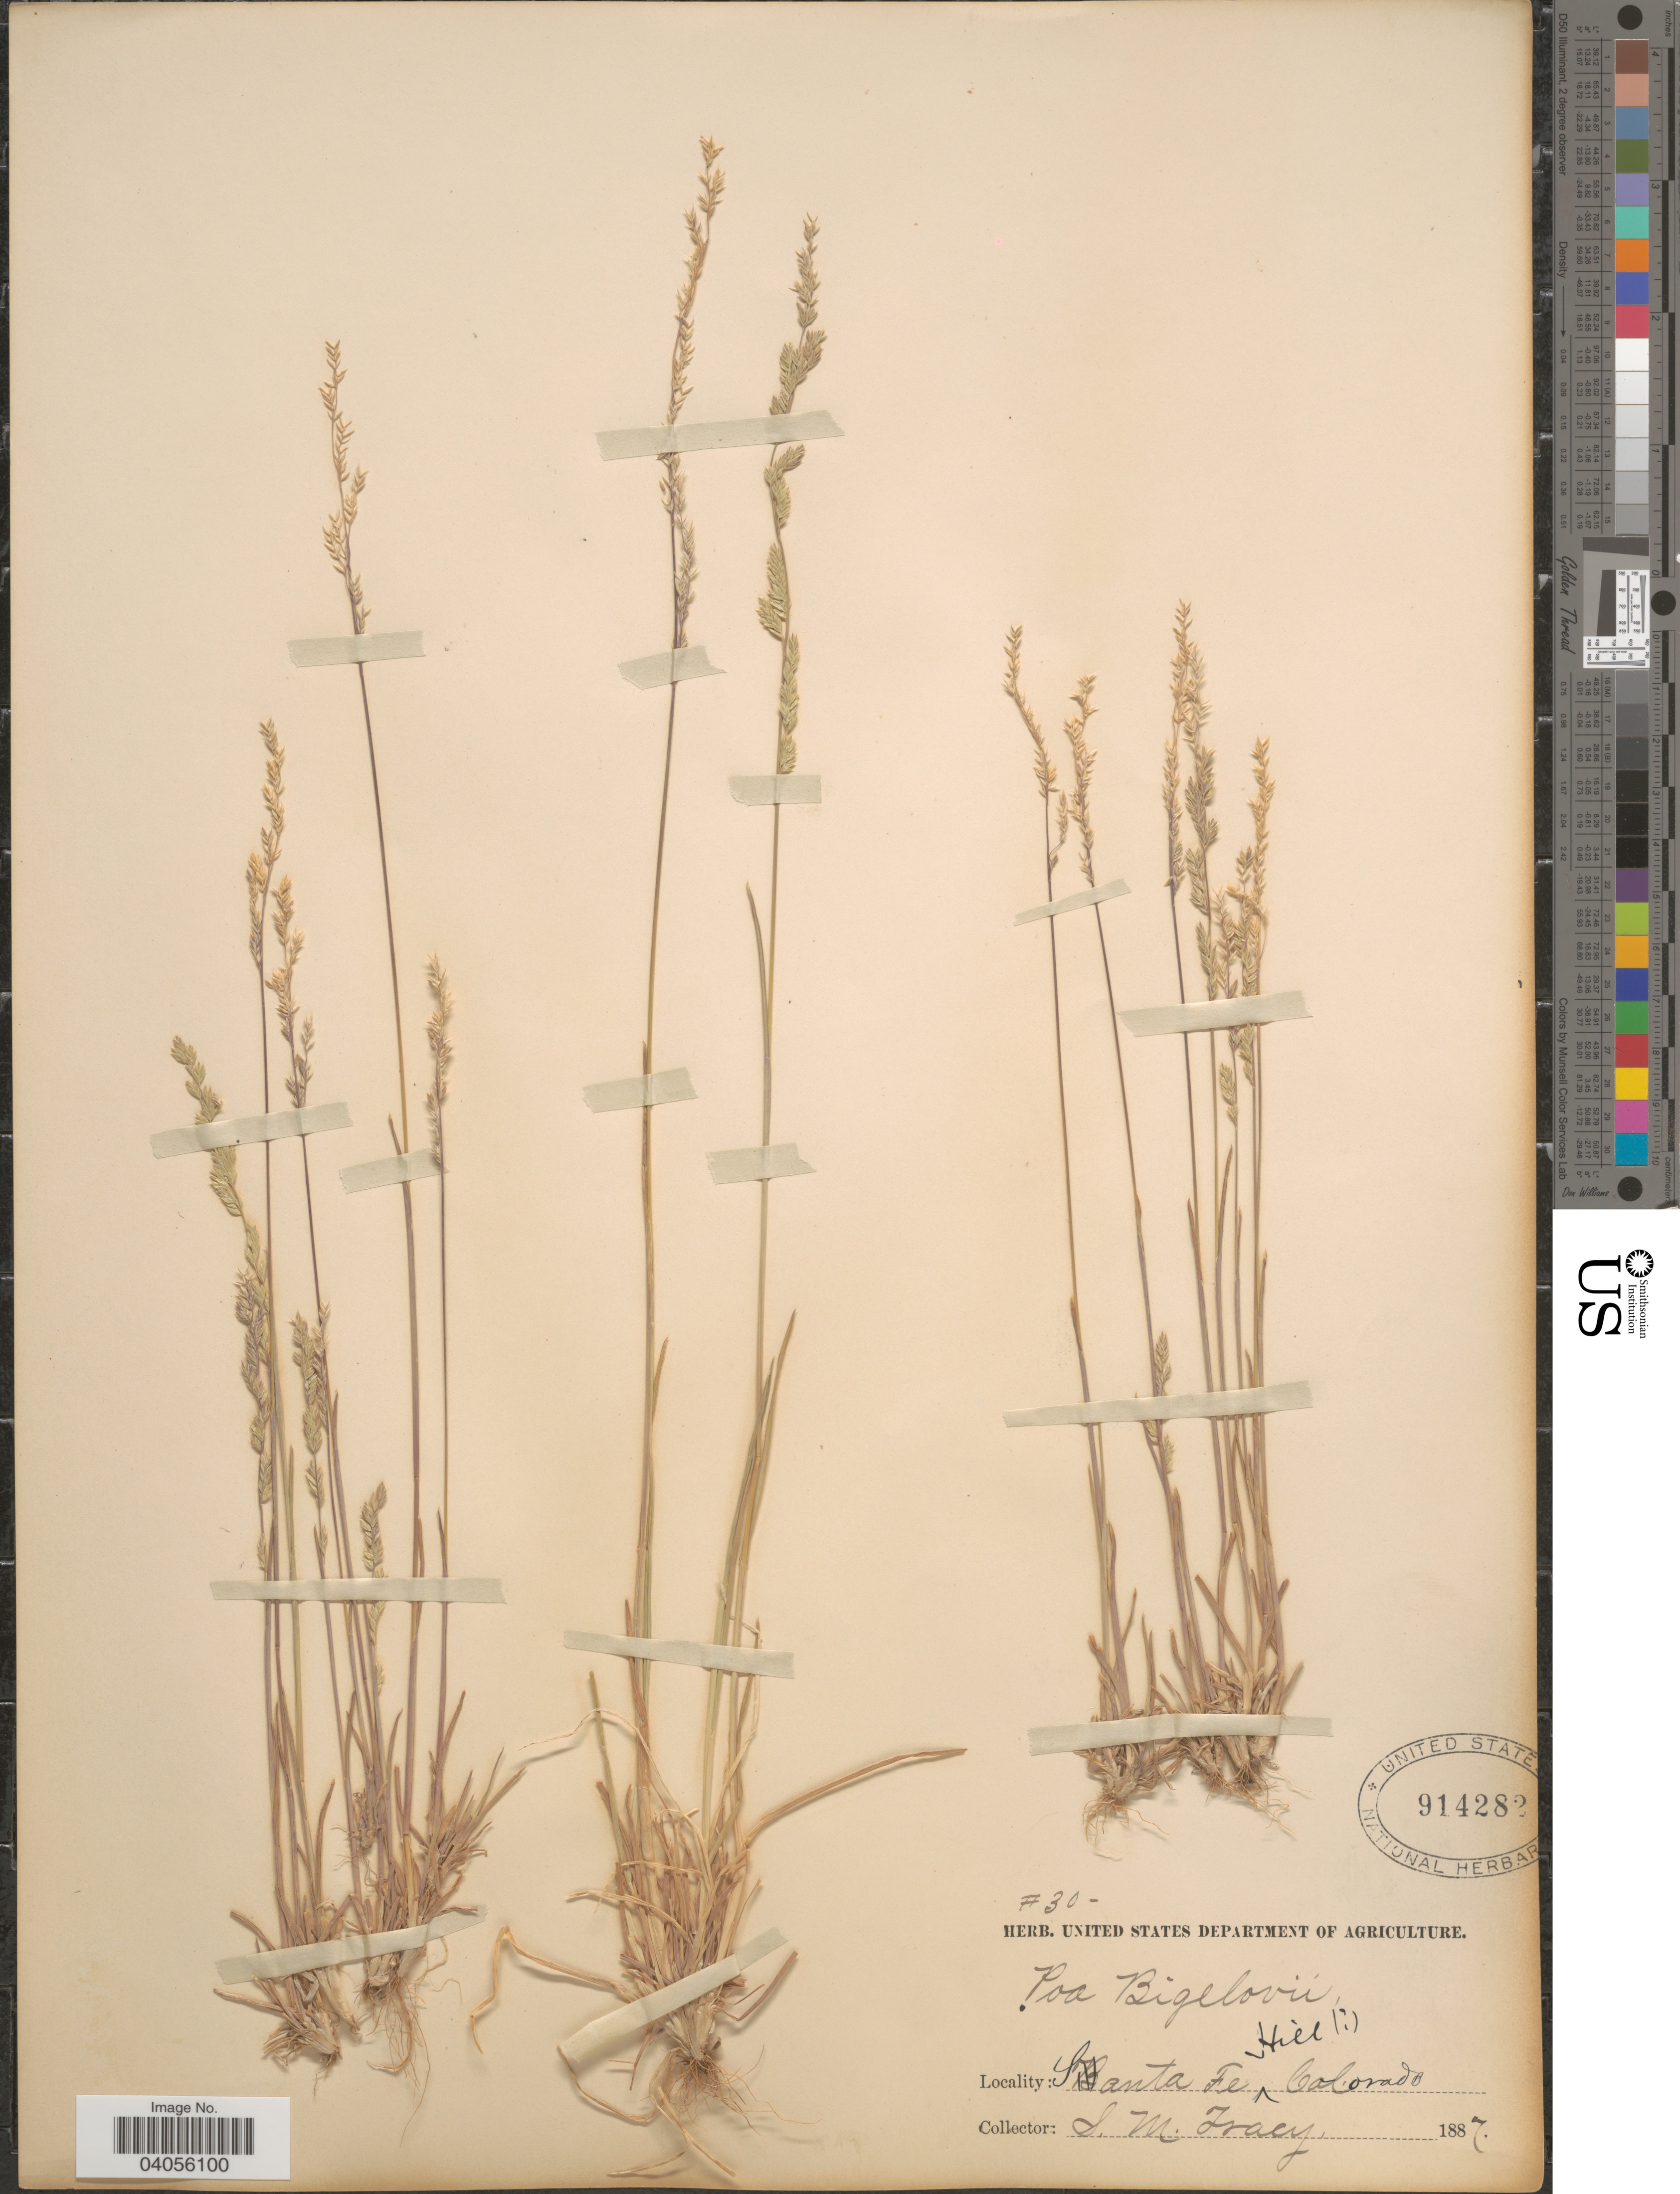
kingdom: Plantae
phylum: Tracheophyta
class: Liliopsida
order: Poales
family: Poaceae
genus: Poa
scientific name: Poa bigelovii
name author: Vasey & Scribn.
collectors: S. M. Tracy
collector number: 30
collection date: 1887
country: United States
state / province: Colorado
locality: Santa Fe Hill.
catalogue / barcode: US 914282